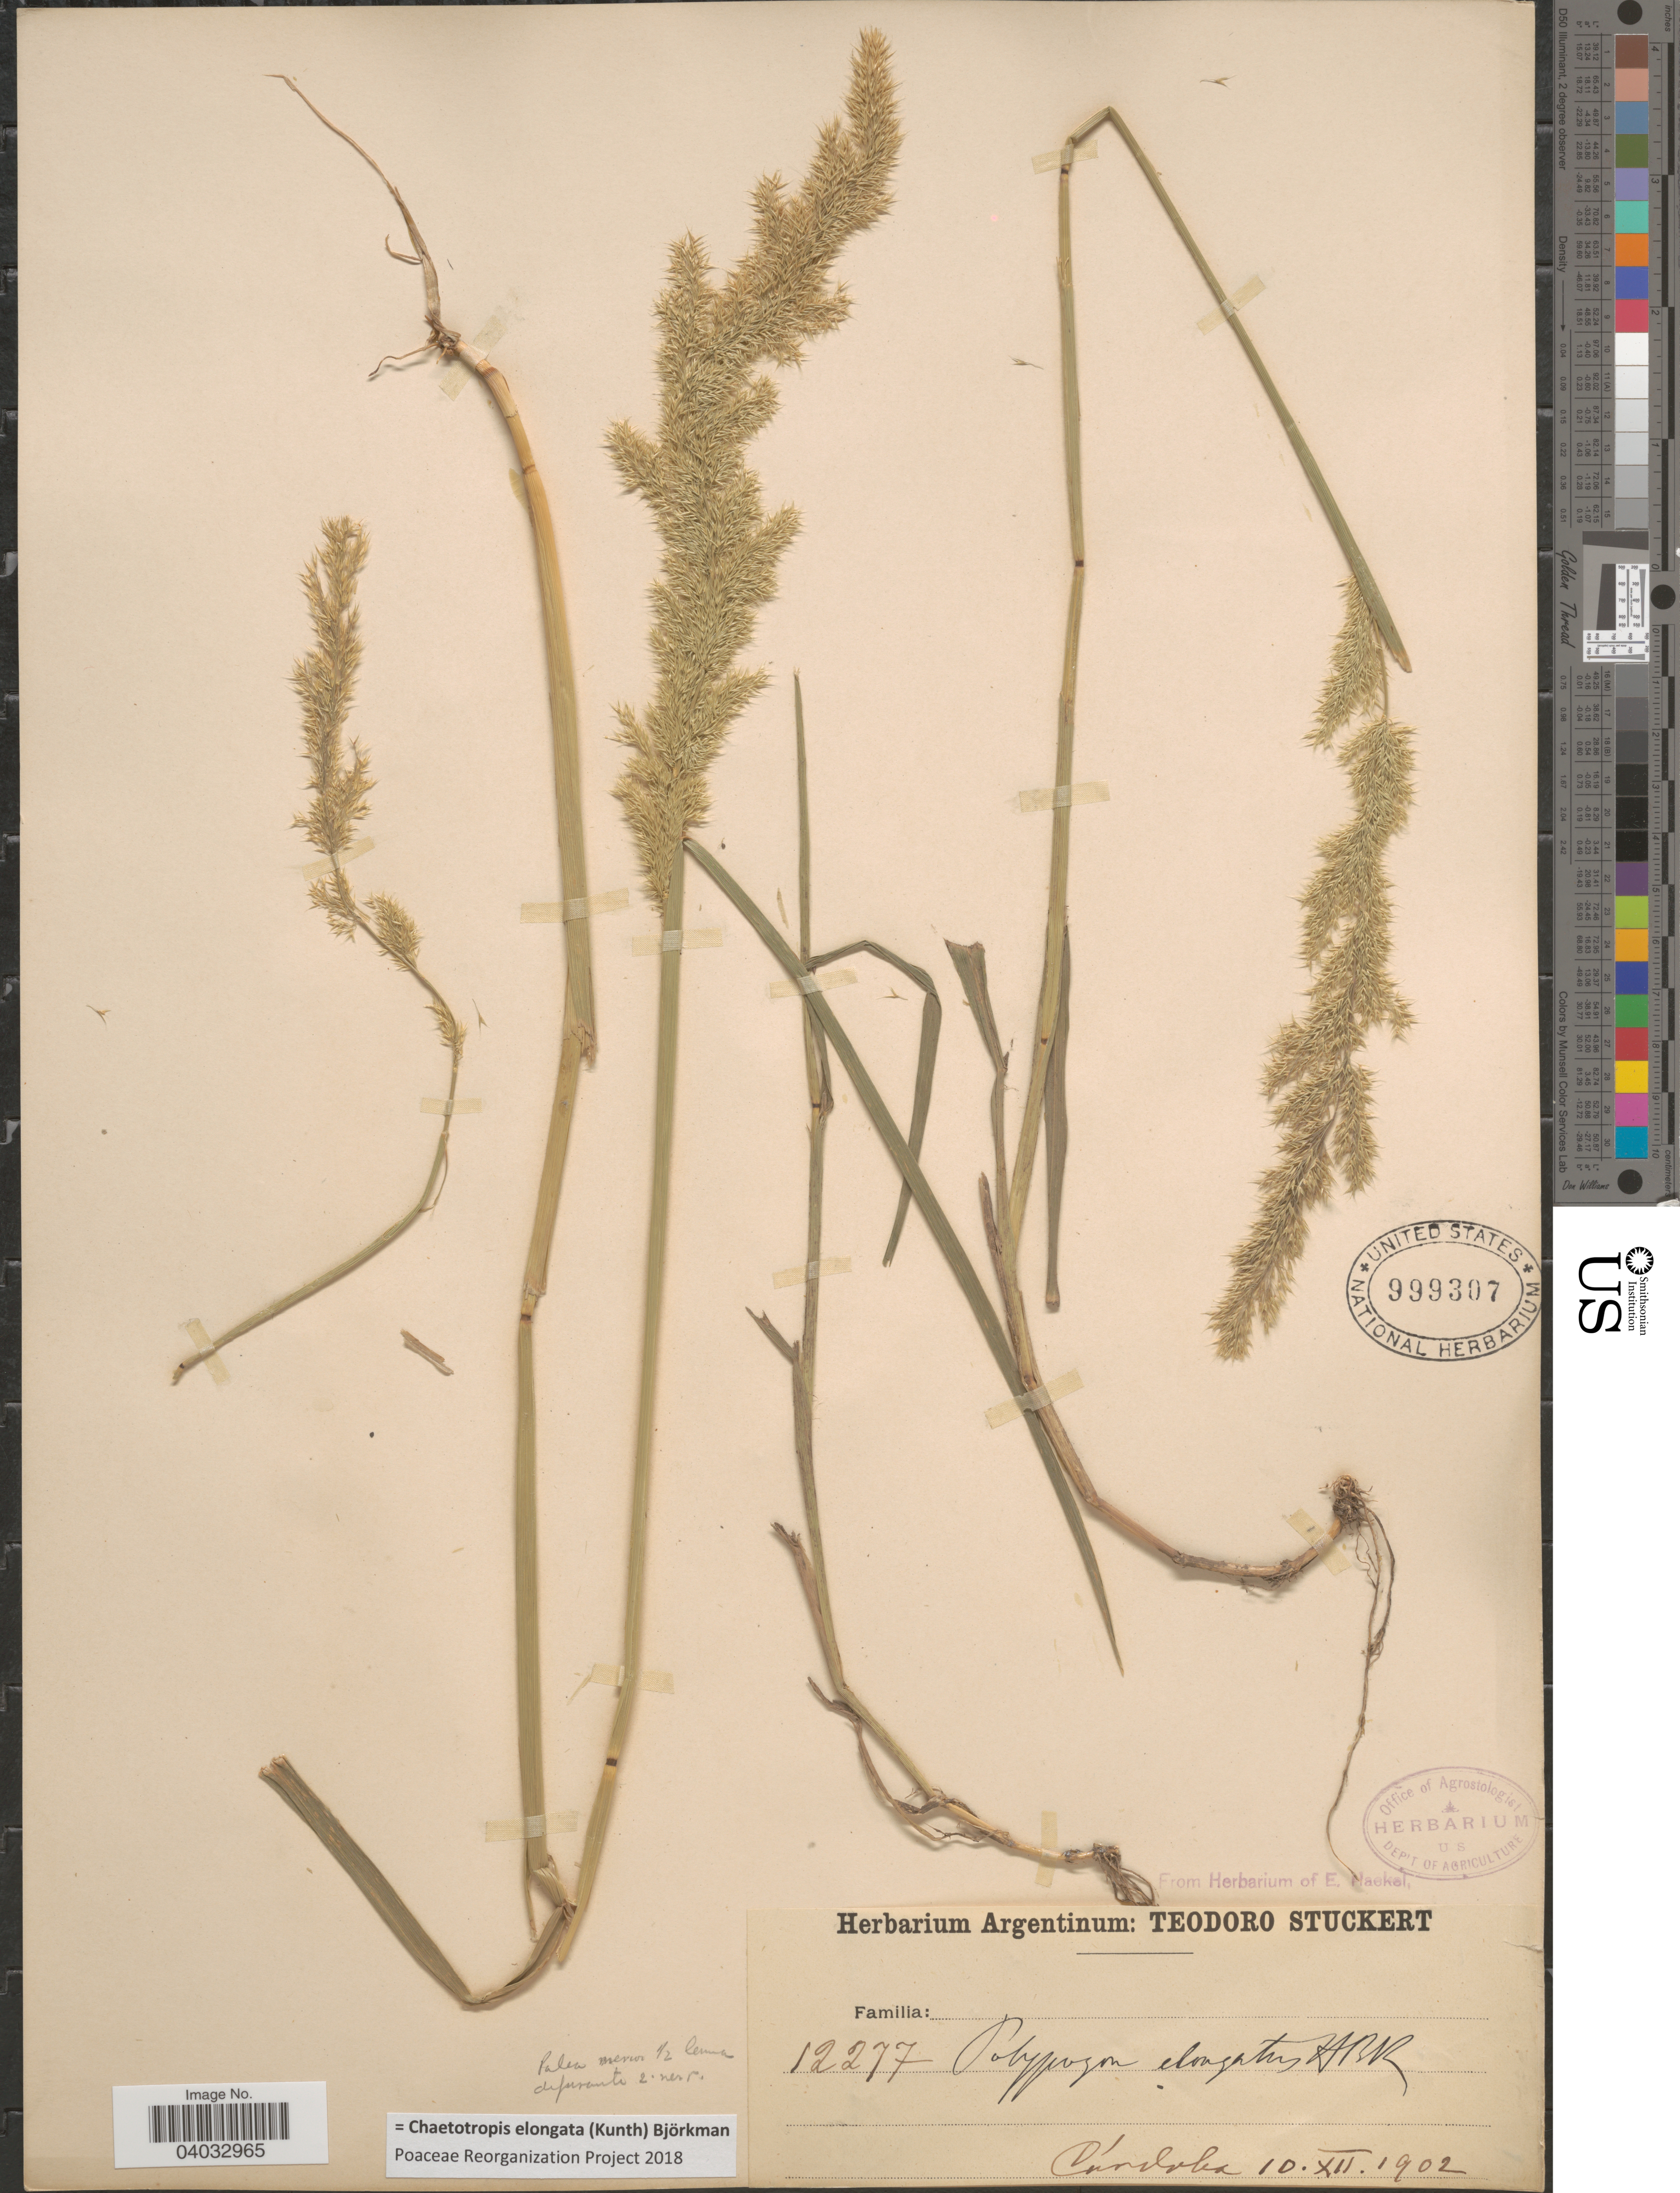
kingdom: Plantae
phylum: Tracheophyta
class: Liliopsida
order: Poales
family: Poaceae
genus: Chaetotropis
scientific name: Chaetotropis elongata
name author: (Kunth) Björkman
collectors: T. Stuckert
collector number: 12277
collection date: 1902-12-10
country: Argentina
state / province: Cordoba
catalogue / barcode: US 999307